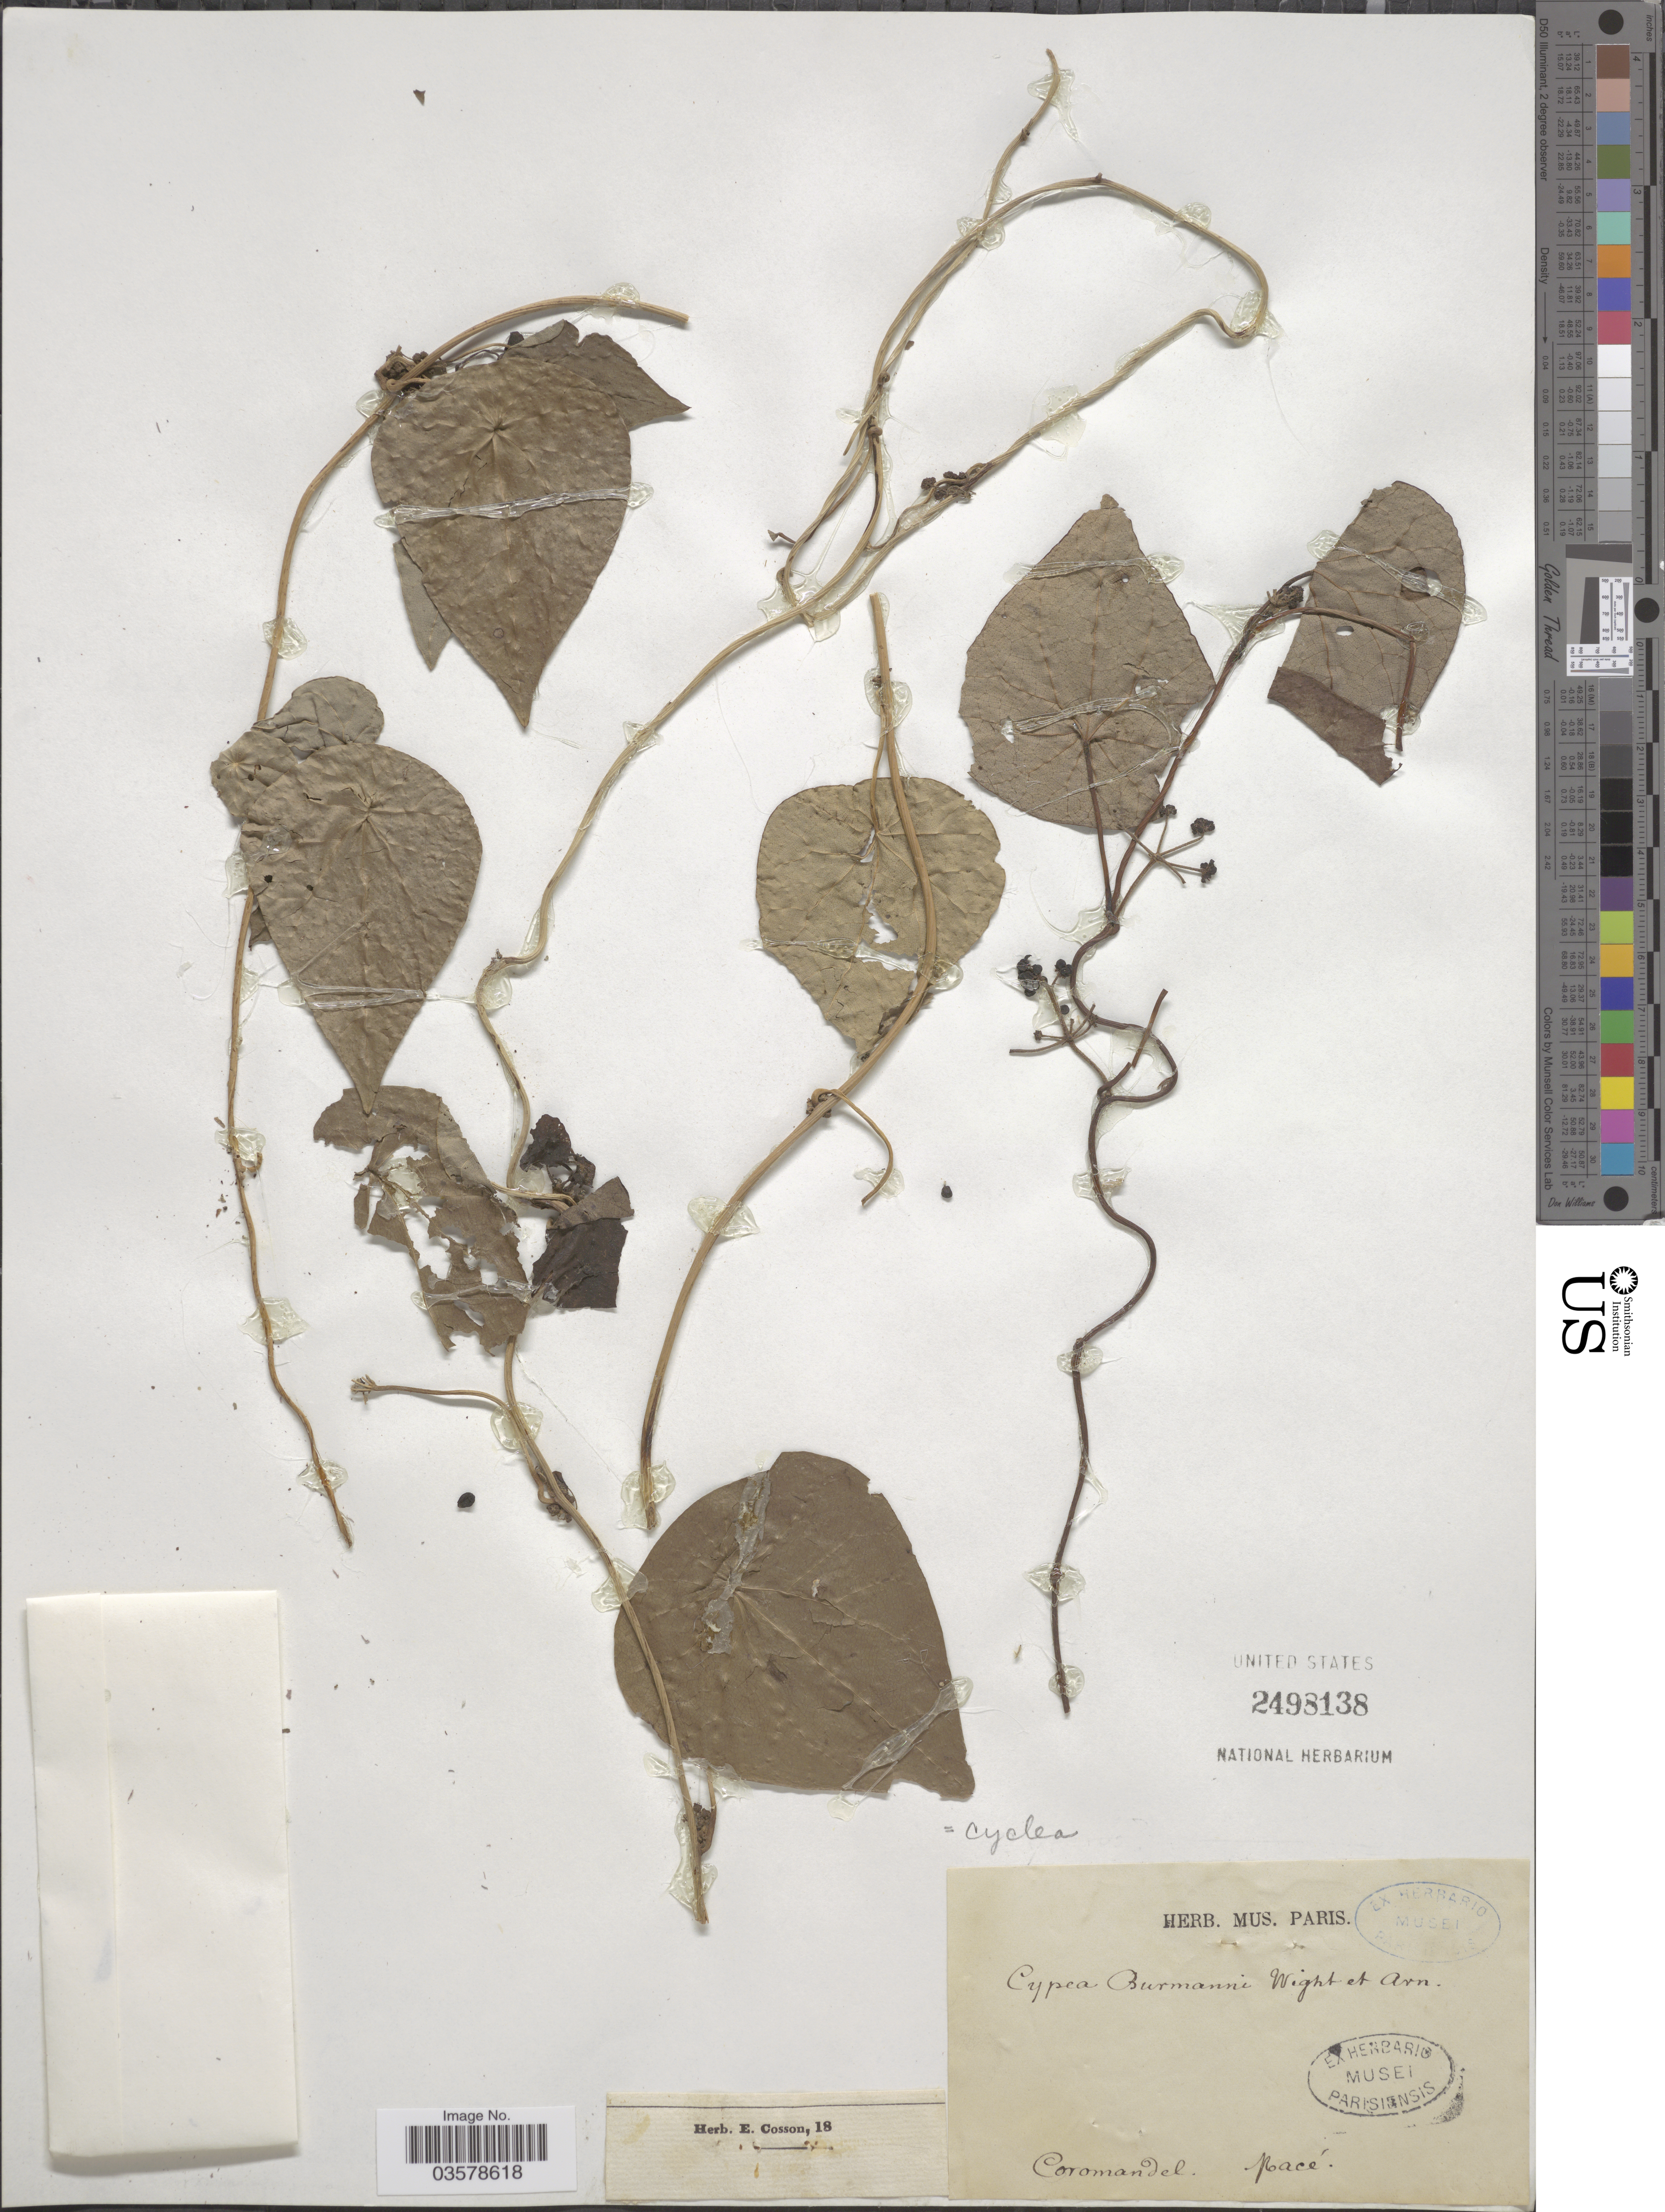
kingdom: Plantae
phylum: Tracheophyta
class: Magnoliopsida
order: Ranunculales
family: Menispermaceae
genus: Cyclea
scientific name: Cyclea peltata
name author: (Lam.) Hook. f. & Thomson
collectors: ex herb. Mus. Paris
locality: Coromandel. Pace. [interpreted]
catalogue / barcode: US 2498138